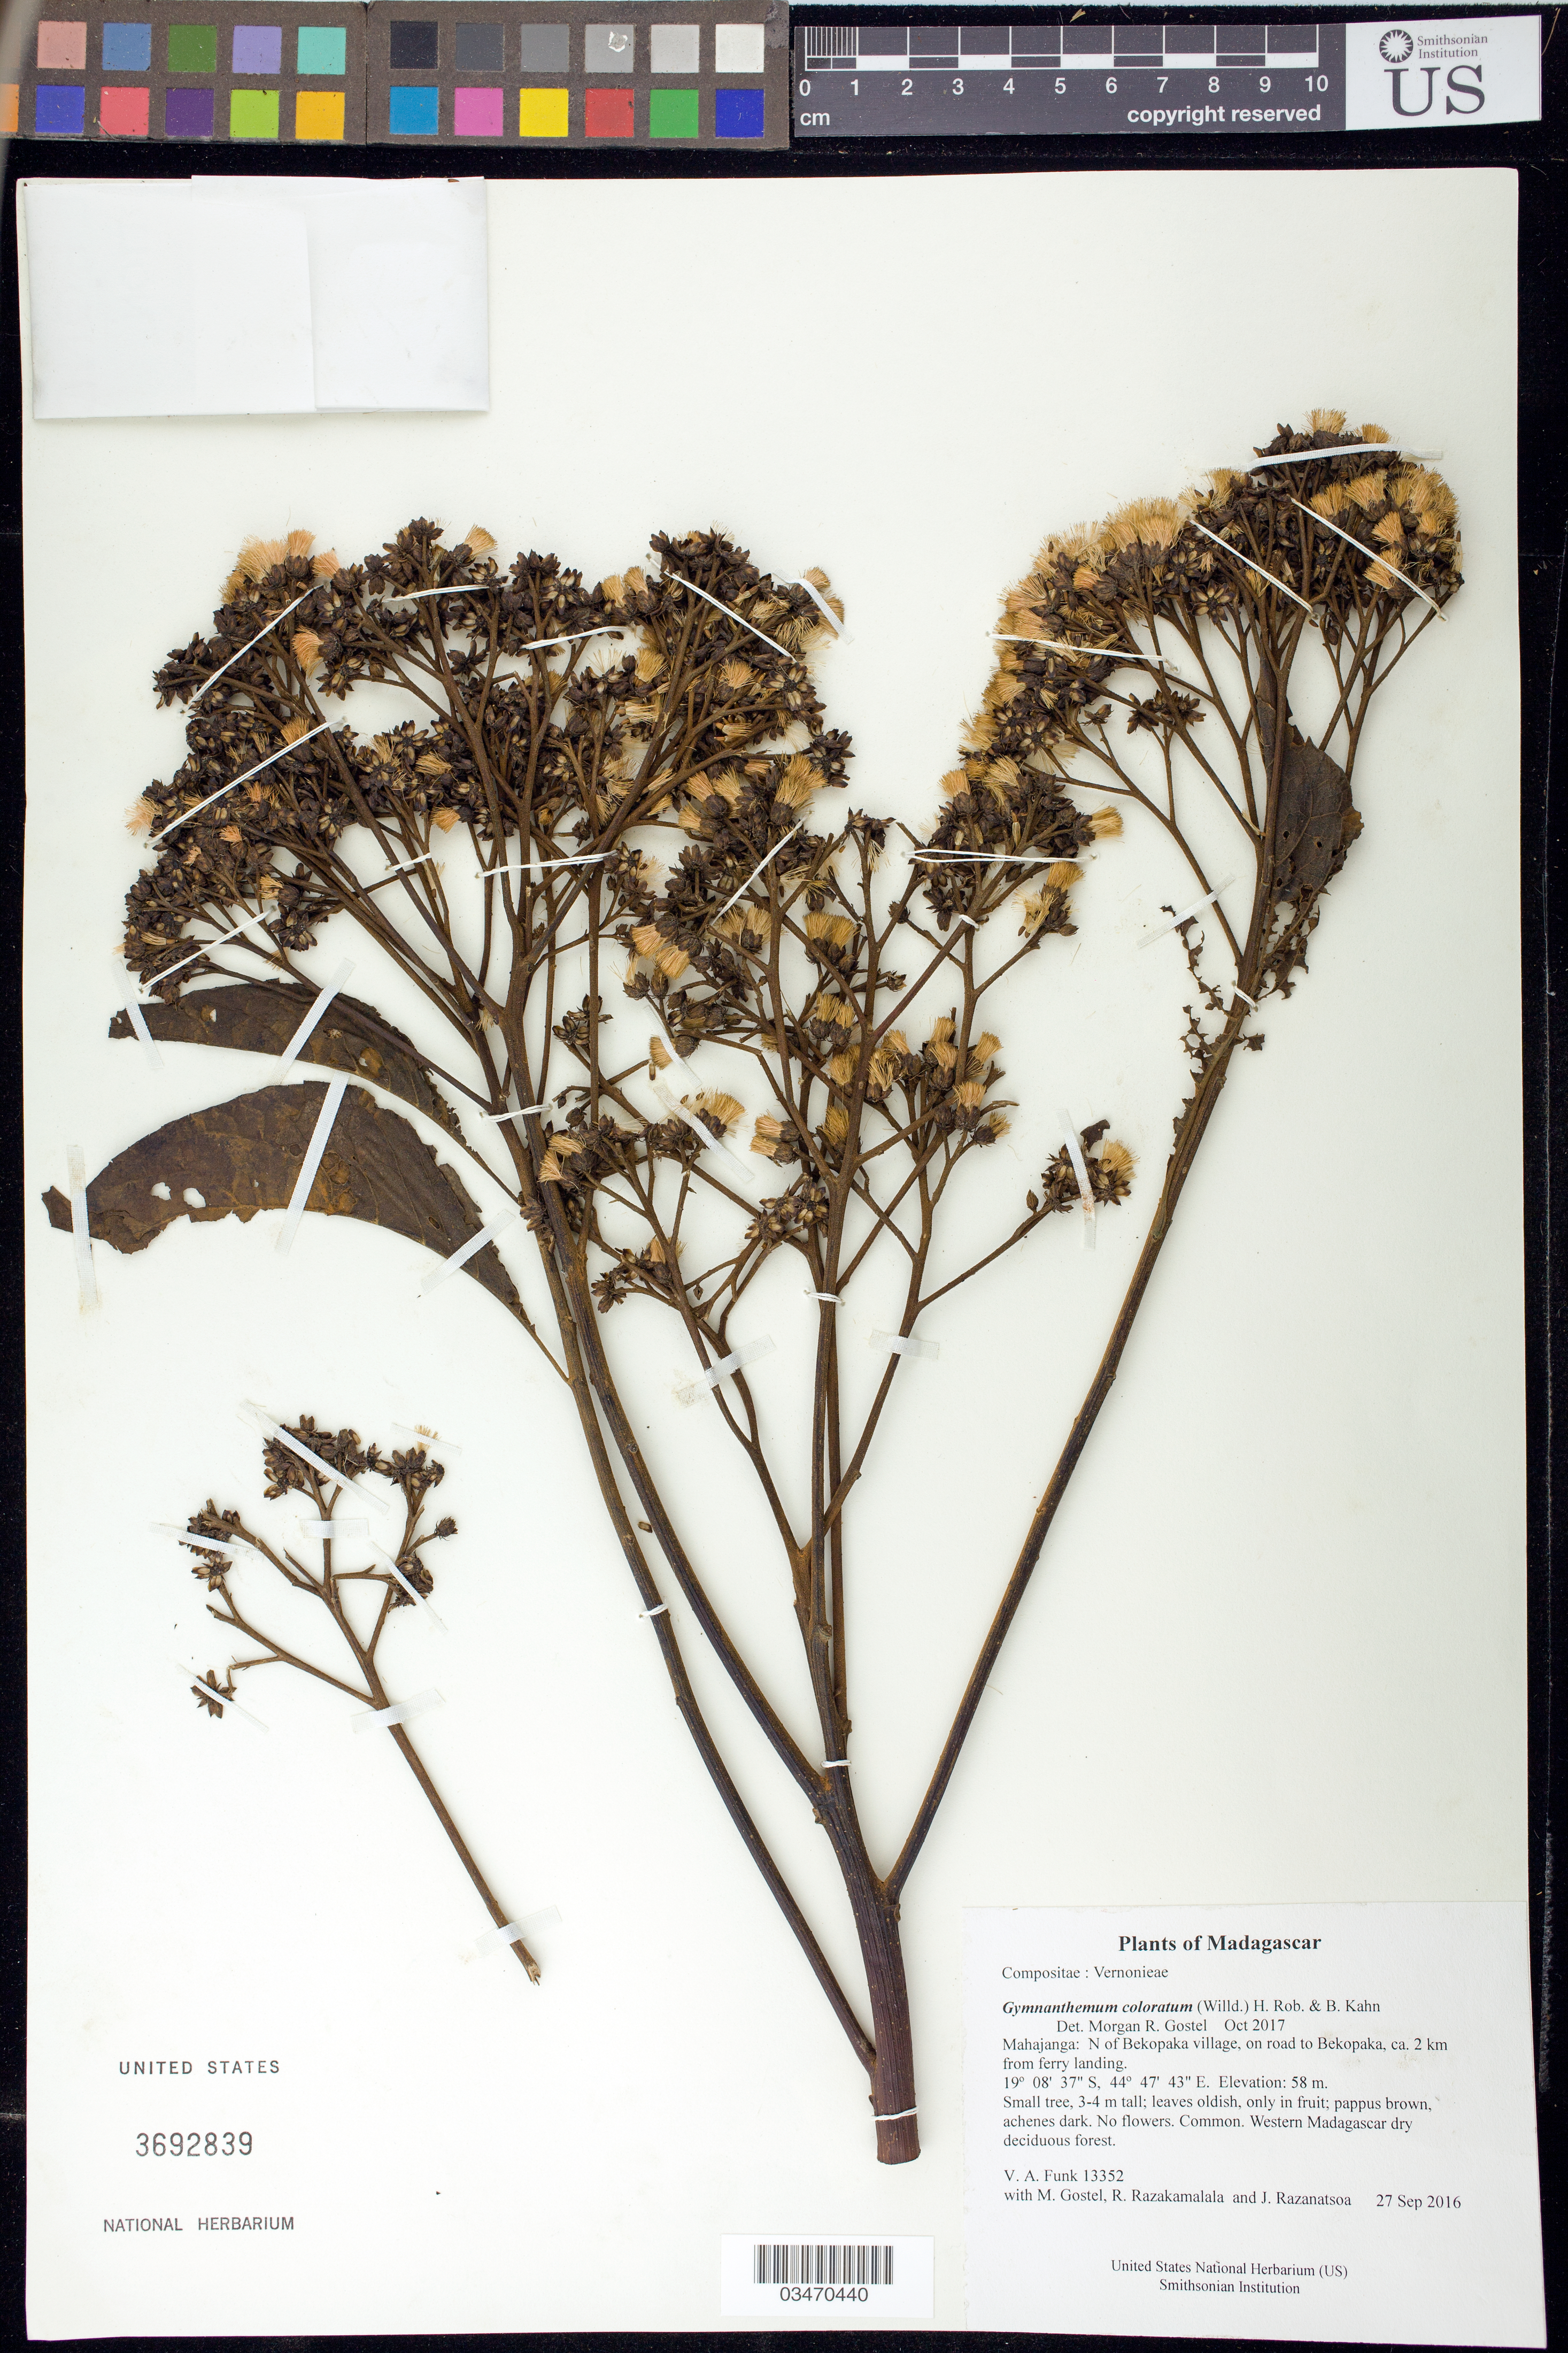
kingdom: Plantae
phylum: Tracheophyta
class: Magnoliopsida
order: Asterales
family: Asteraceae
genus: Gymnanthemum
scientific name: Gymnanthemum coloratum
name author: (Willd.) H. Rob. & B. Kahn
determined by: Gostel, M. R.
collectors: M. R. Gostel, R. Razakamalala & J. Razanatsoa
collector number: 13352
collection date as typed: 27 Sep 2016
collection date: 2016-09-27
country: Madagascar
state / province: Melaky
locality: N of Bekopaka village, on road to Bekopaka, ca. 2 km from ferry landing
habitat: Western Madagascar dry deciduous forest.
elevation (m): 58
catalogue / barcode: US 3692839